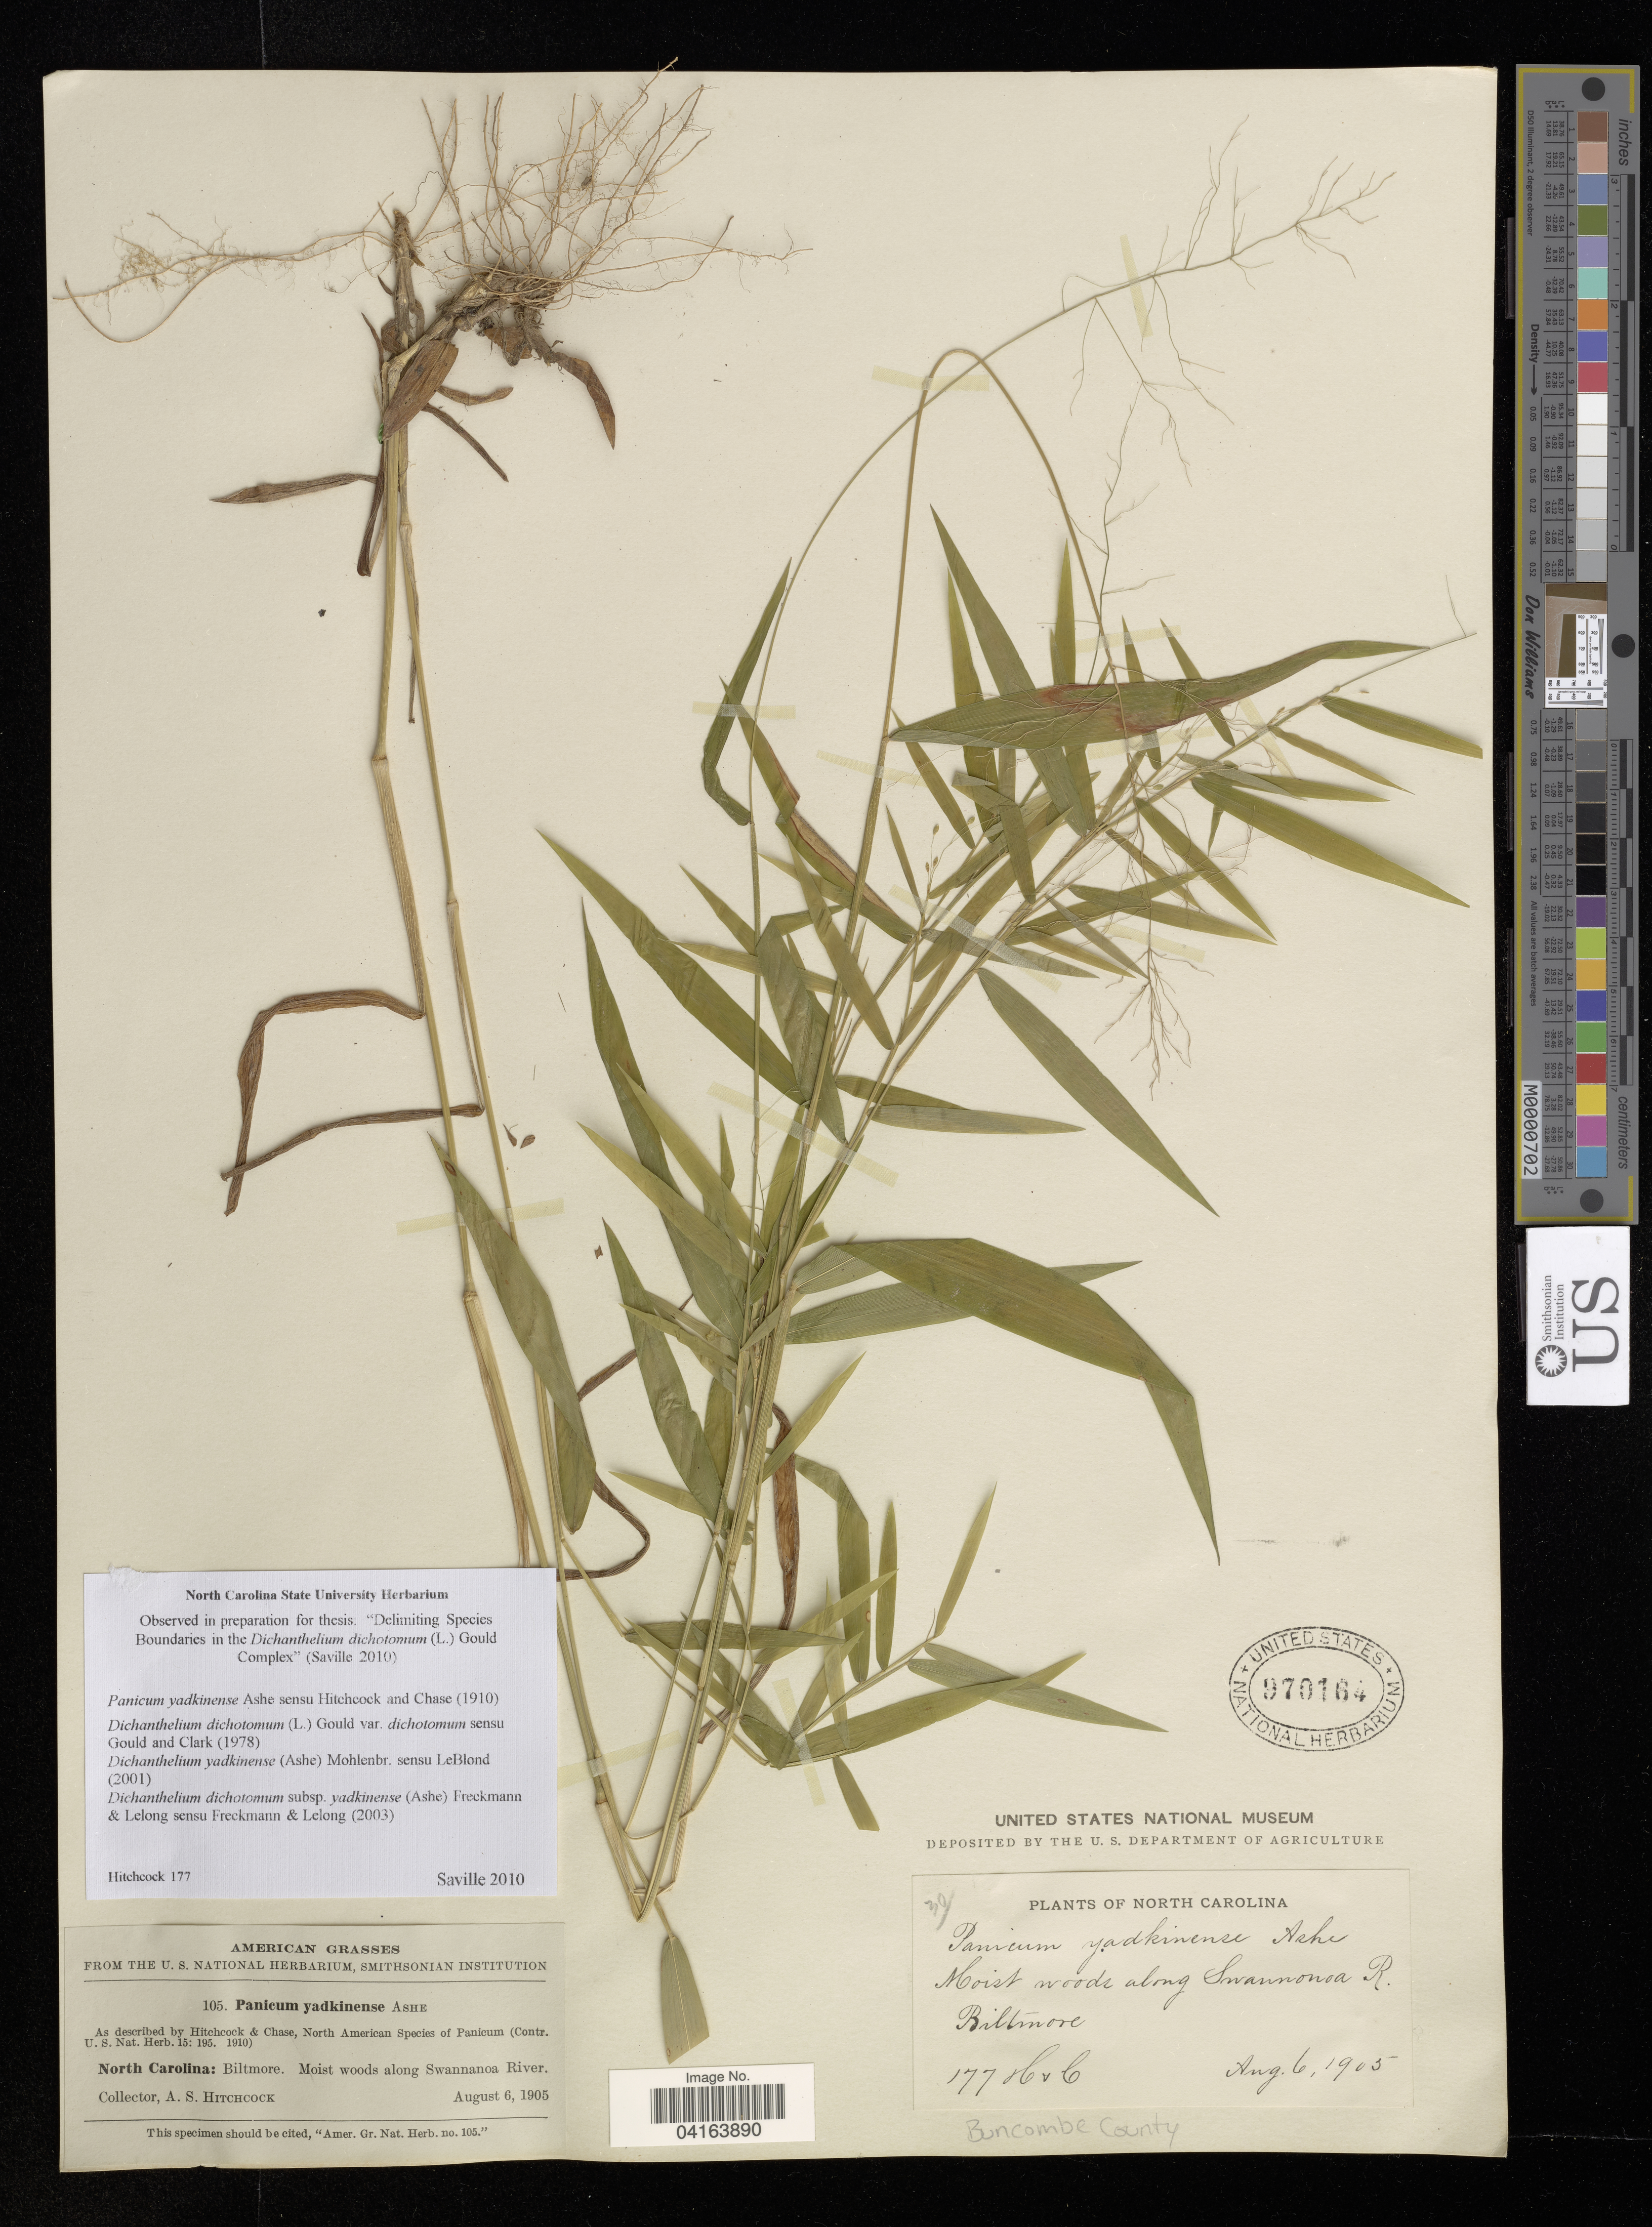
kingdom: Plantae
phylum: Tracheophyta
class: Liliopsida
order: Poales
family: Poaceae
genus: Dichanthelium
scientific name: Dichanthelium dichotomum subsp. yadkinense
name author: (Ashe) Freckmann & Lelong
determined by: Saville, A. C., (NCSC), North Carolina State University (UNITED STATES)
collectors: A. Hitchcock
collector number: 177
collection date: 1905-08-06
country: United States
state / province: North Carolina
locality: Biltmore. Moist woods along Swannanoa River. Buncombe County.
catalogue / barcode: US 970164